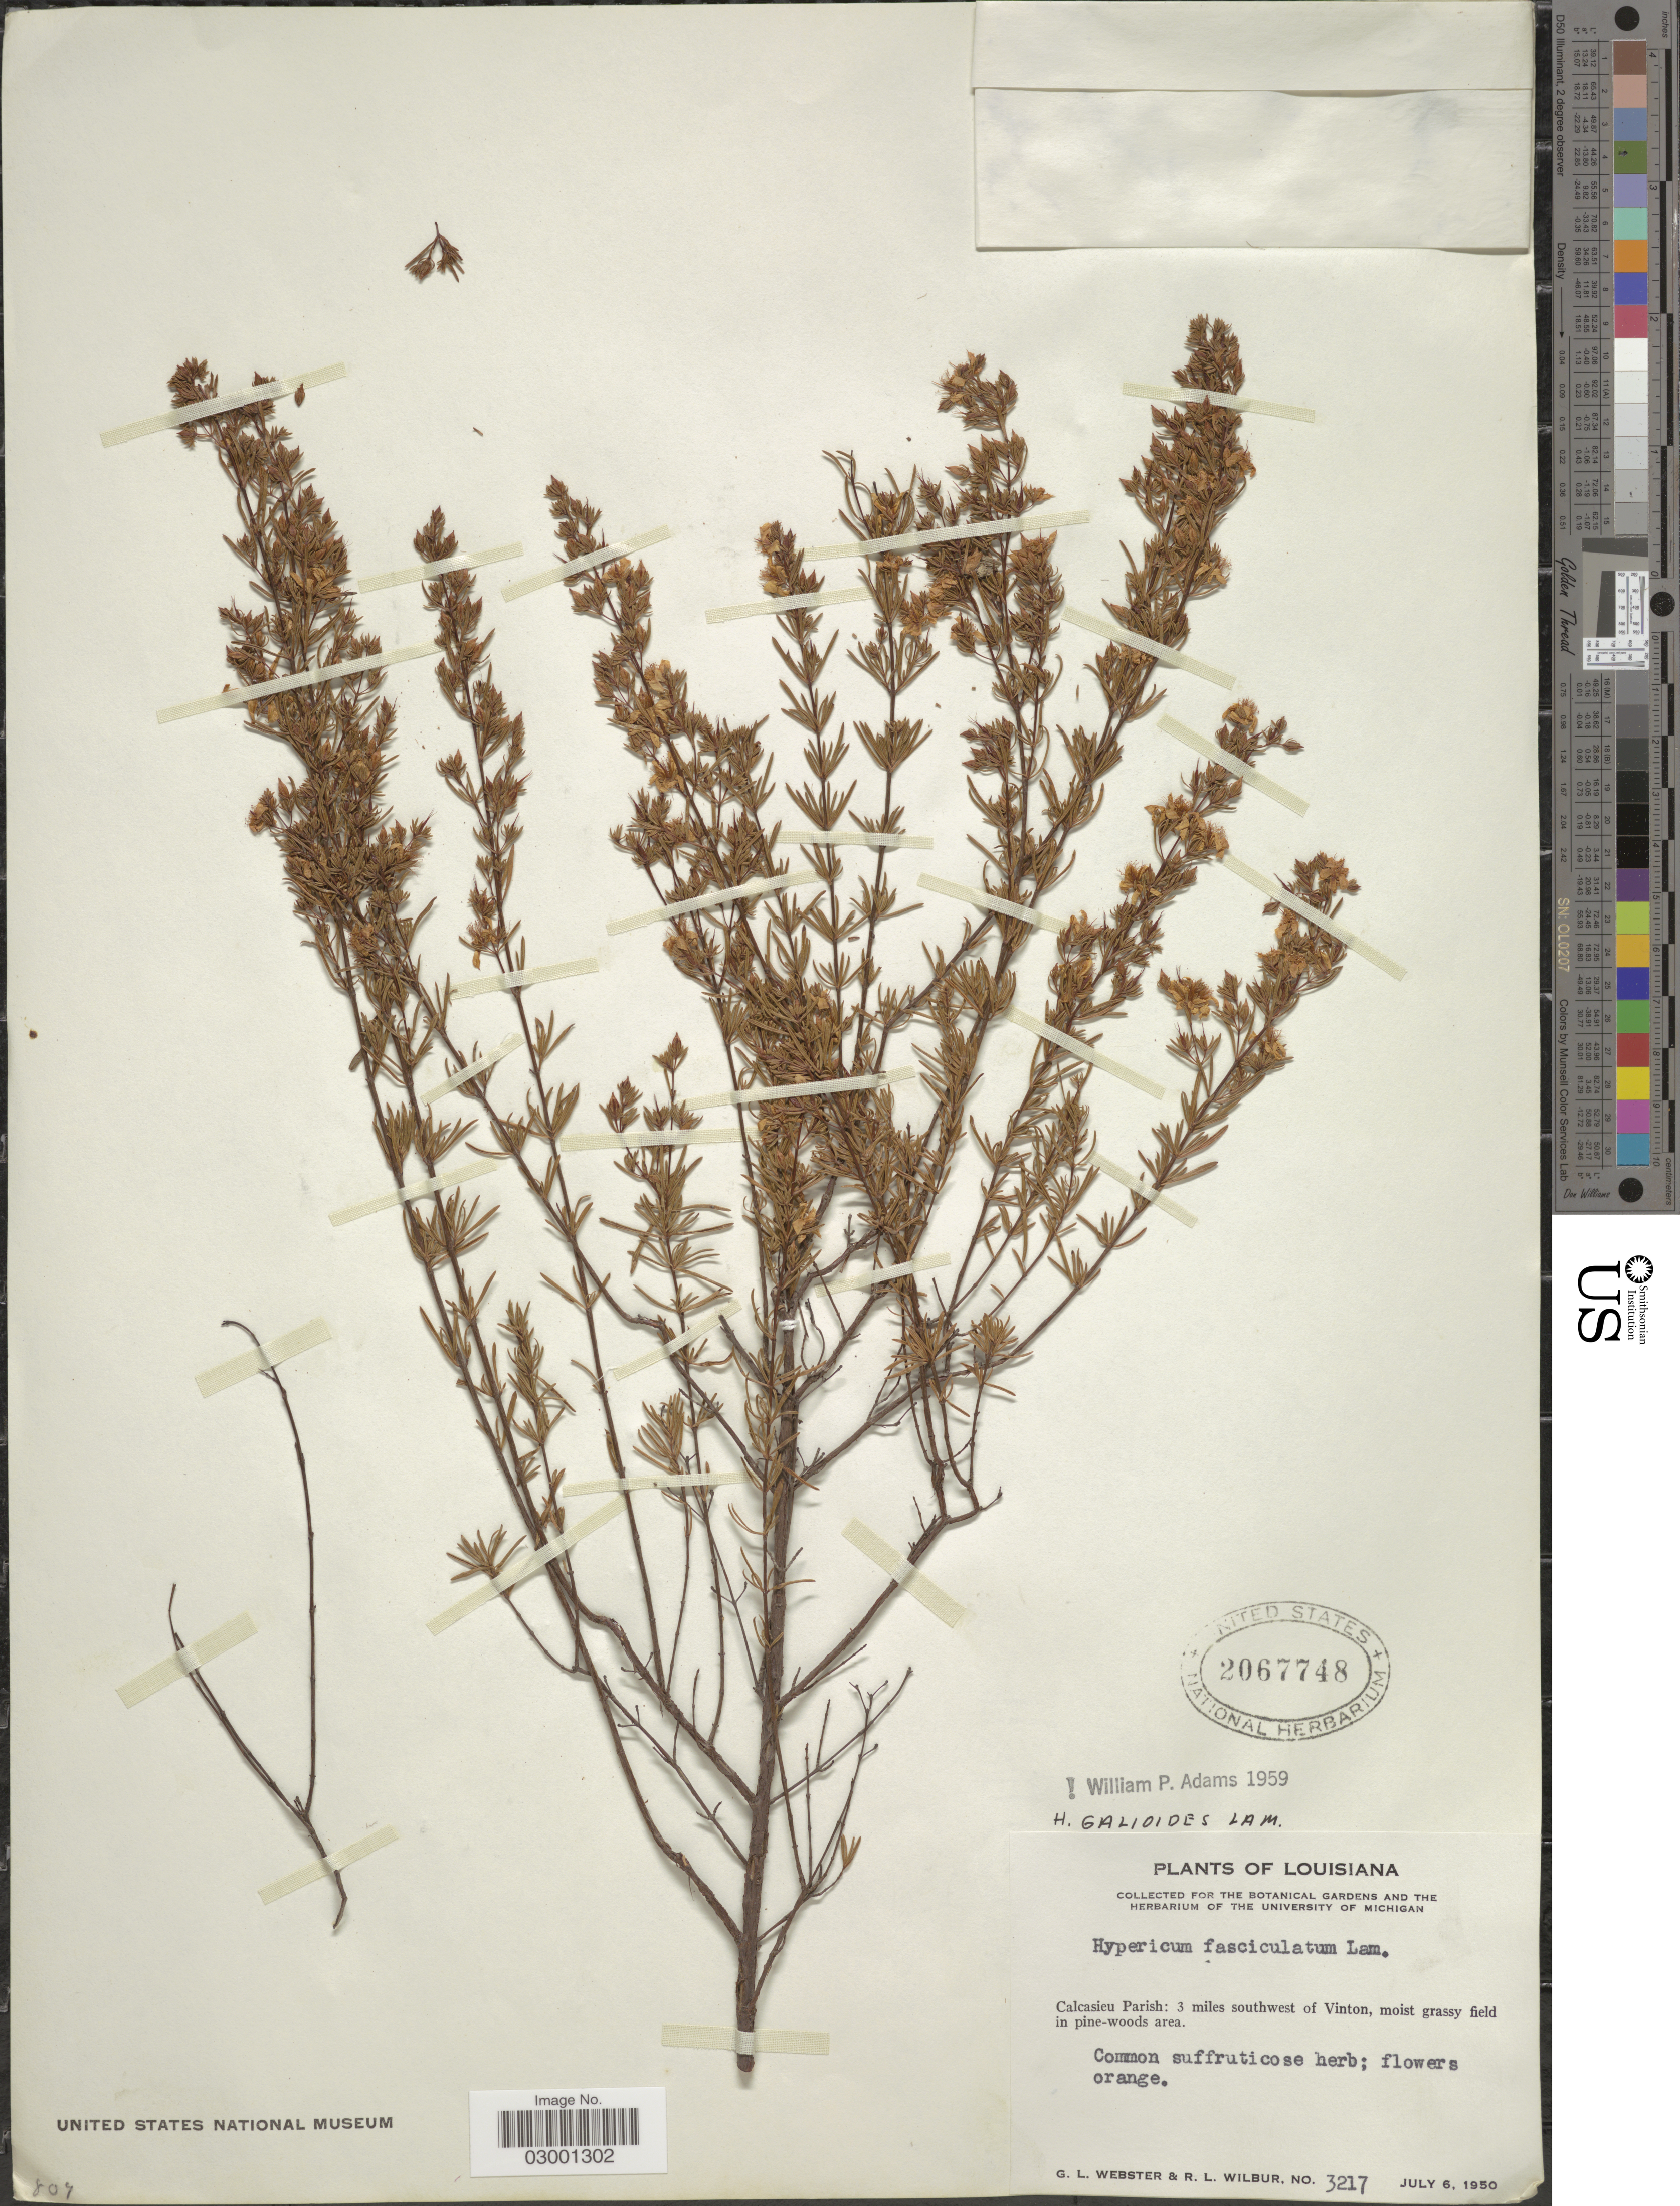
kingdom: Plantae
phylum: Tracheophyta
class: Magnoliopsida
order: Malpighiales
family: Hypericaceae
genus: Hypericum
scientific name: Hypericum galioides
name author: Lam.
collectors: G. L. Webster & R. L. Wilbur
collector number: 3217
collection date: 1950-07-06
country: United States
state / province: Louisiana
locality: Calcasieu Parish: 3 miles southwest of Vinton, moist grassy field in pine-woods area.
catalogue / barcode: US 2067748